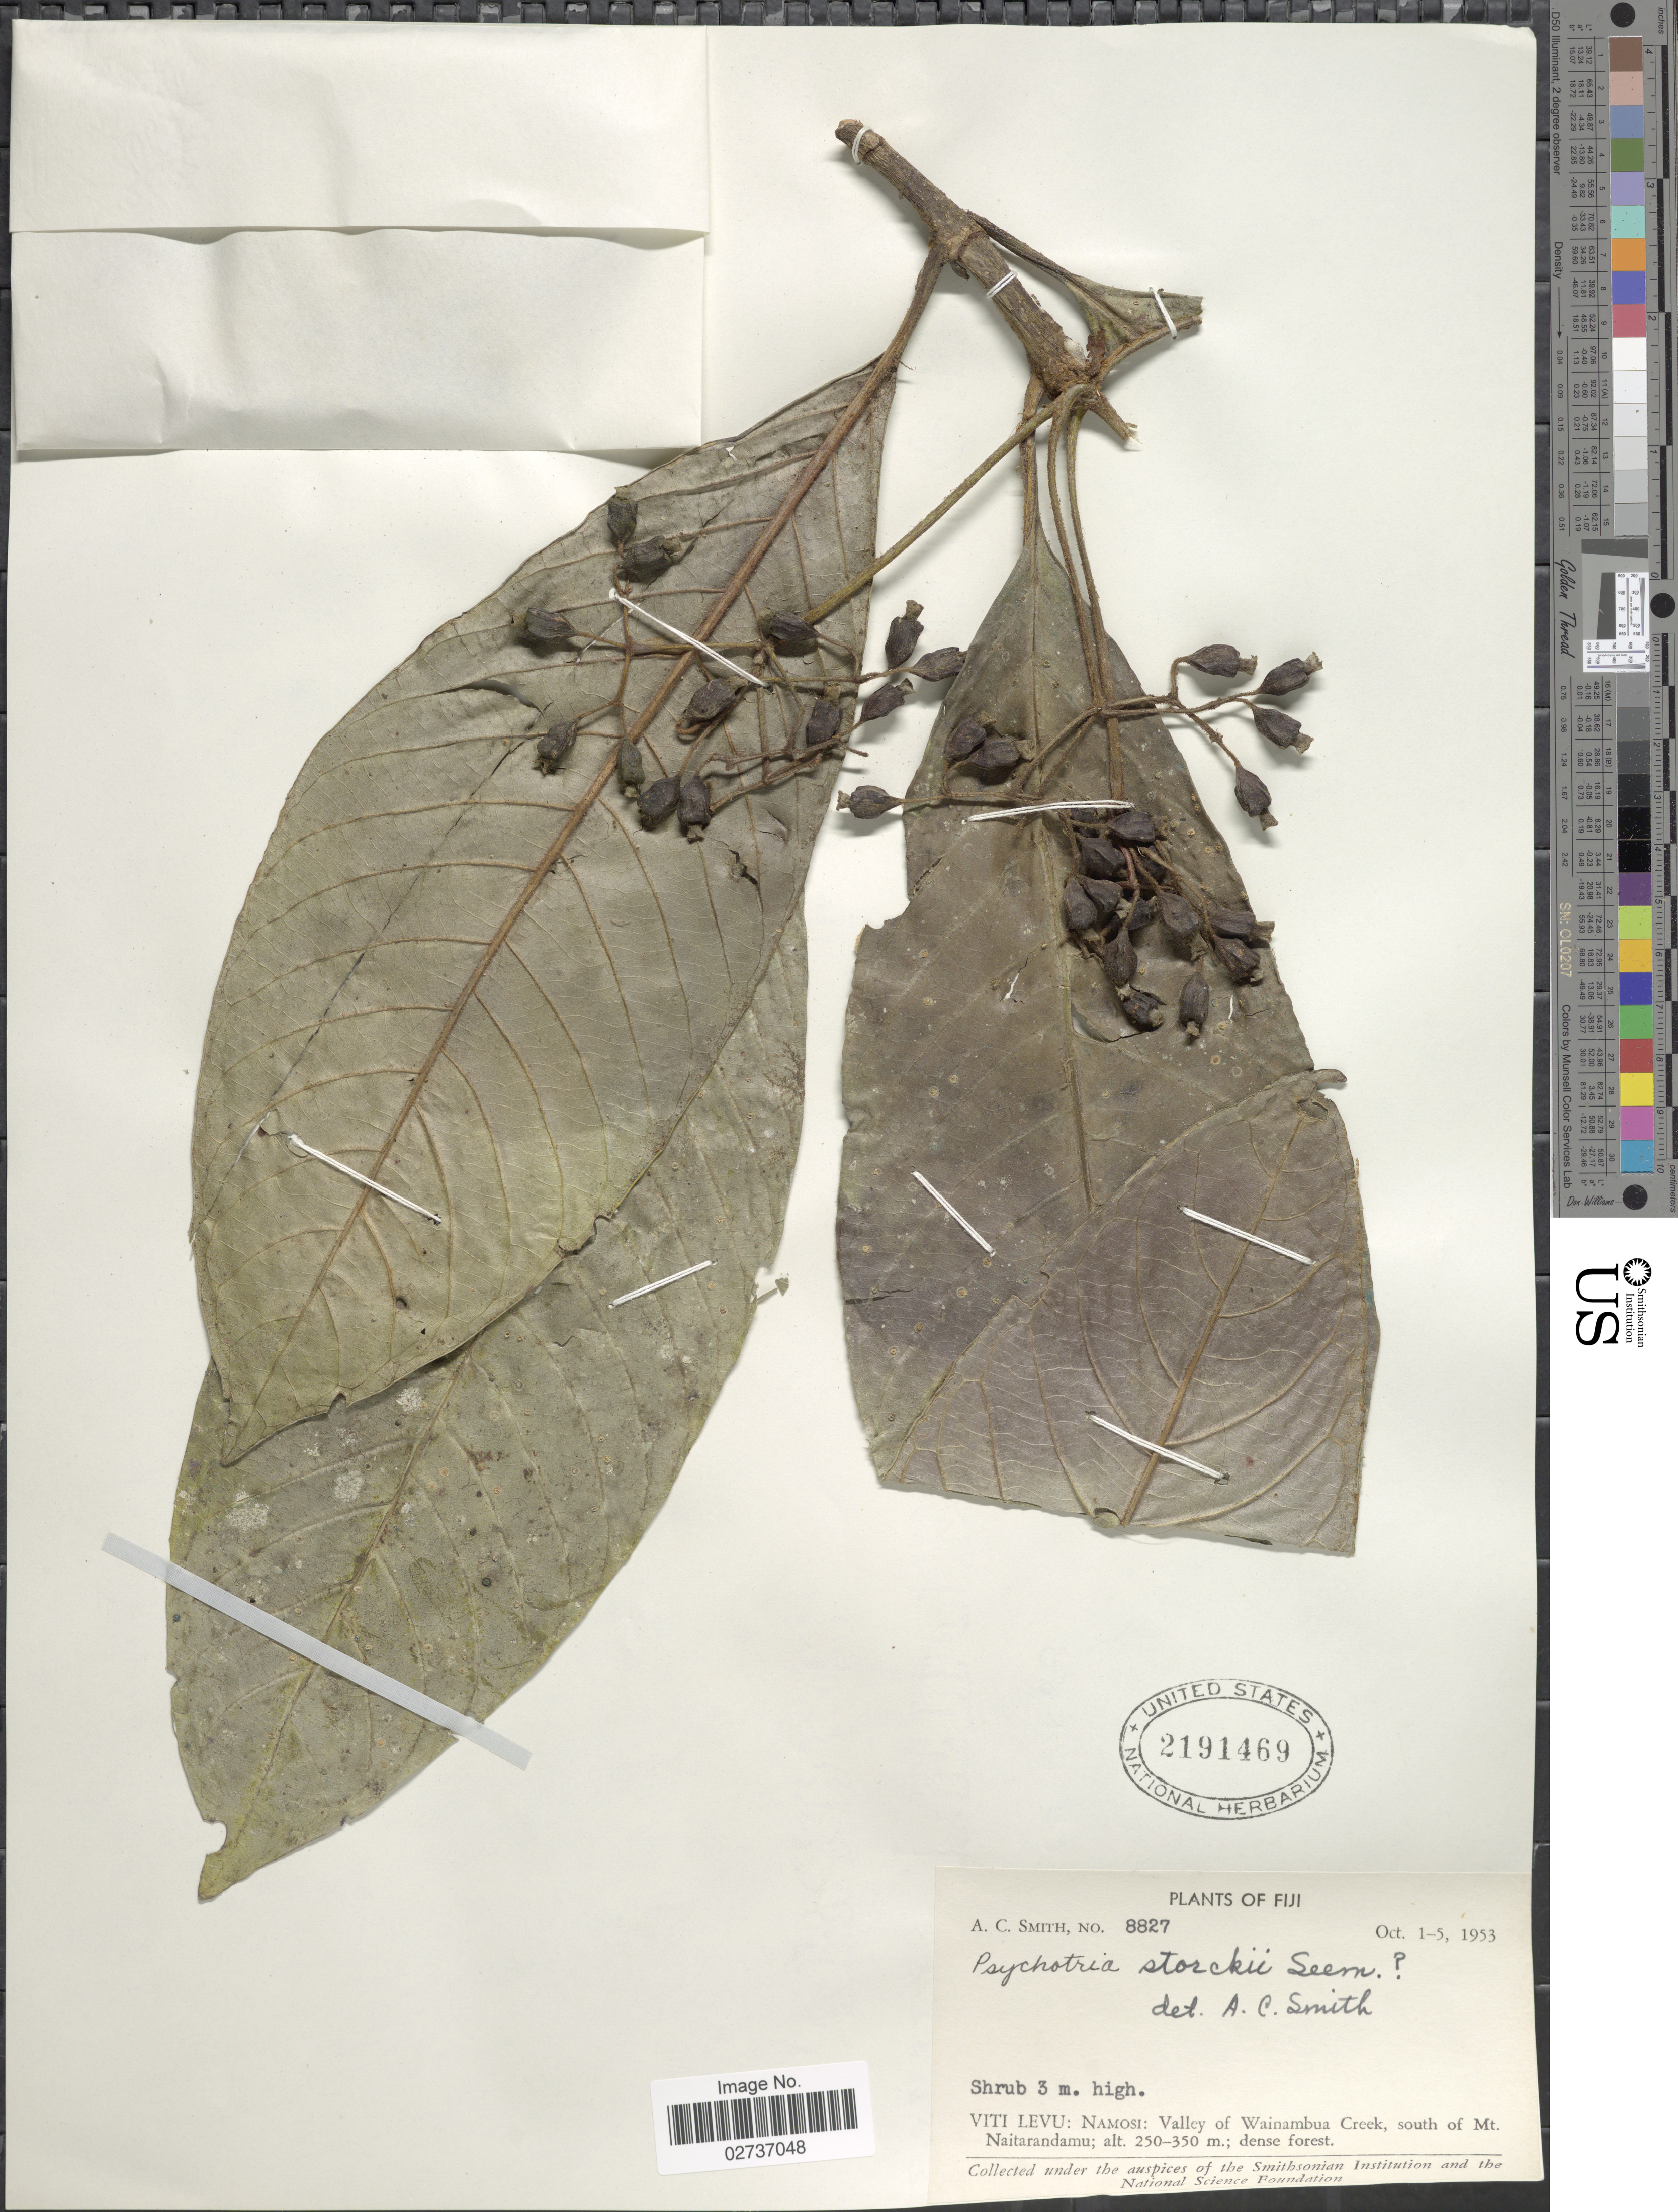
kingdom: Plantae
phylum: Tracheophyta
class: Magnoliopsida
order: Gentianales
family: Rubiaceae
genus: Psychotria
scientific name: Psychotria storckii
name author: Seem.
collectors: A. C. Smith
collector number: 8827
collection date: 1953-10-01/1953-10-05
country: Fiji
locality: Viti Levu: Namosi: Valley f Wainambua Creek, south of Mt. Naitarandamu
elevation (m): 250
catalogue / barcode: US 2191469